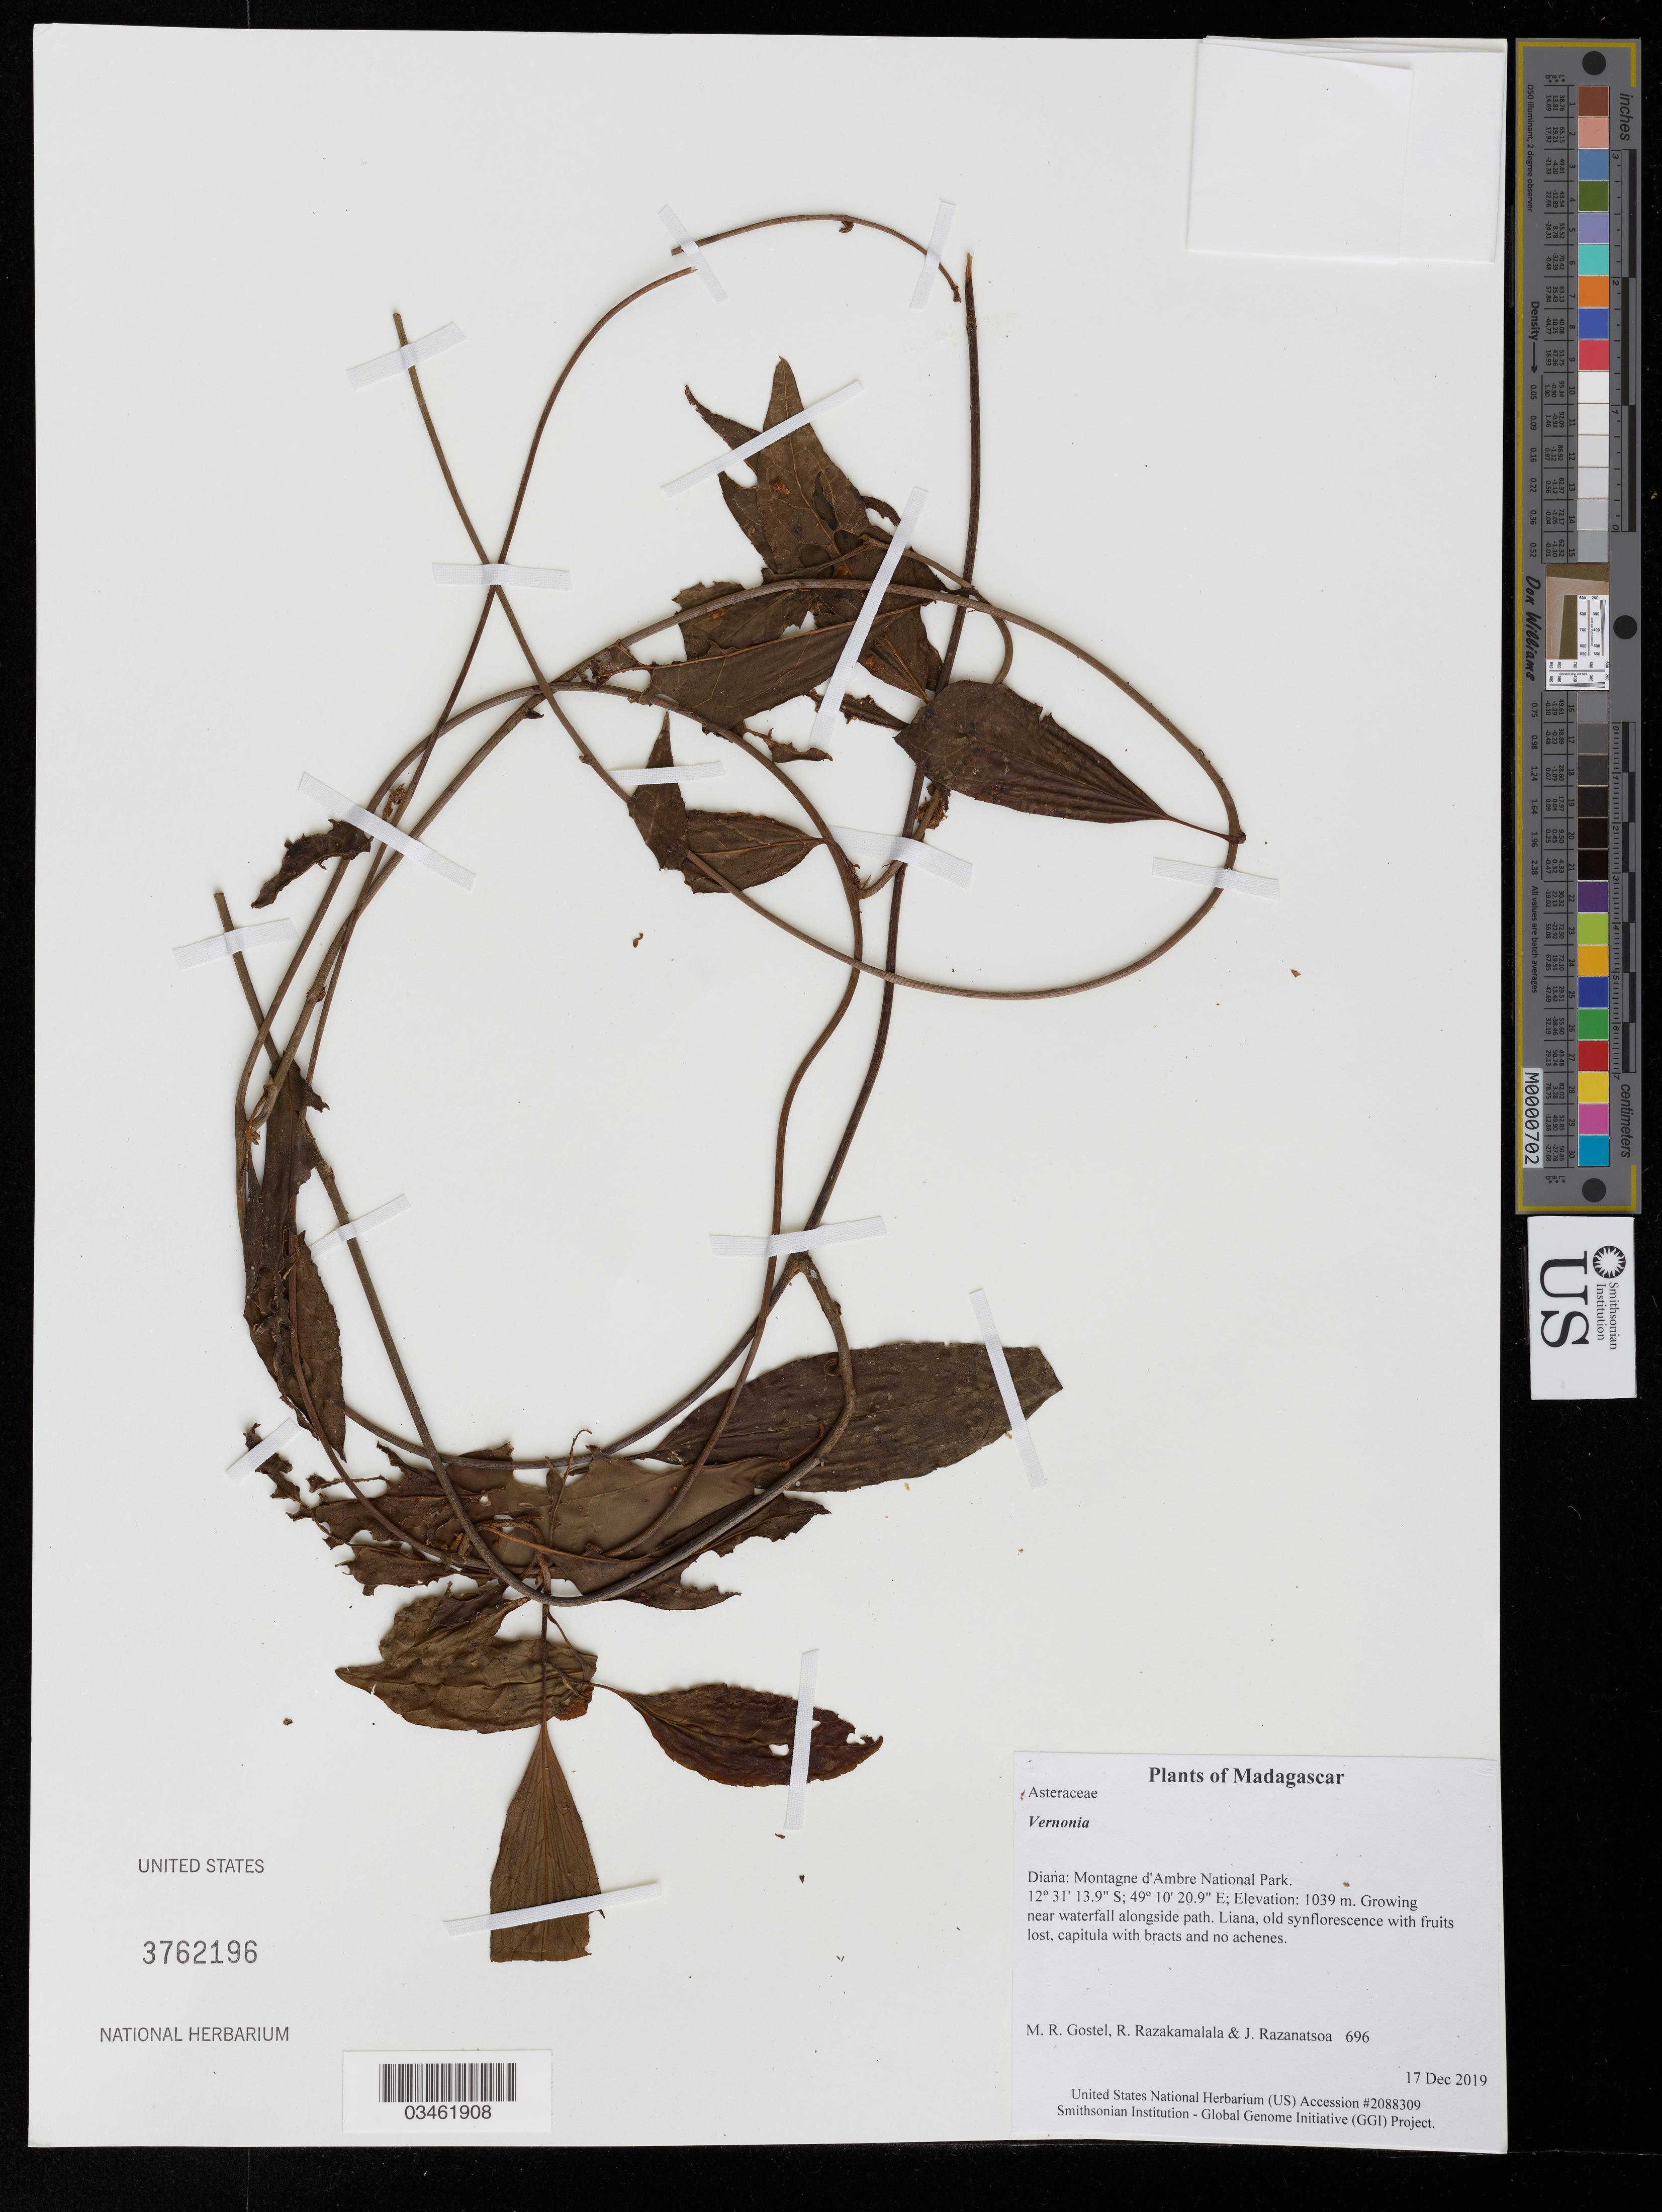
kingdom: Plantae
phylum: Tracheophyta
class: Magnoliopsida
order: Asterales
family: Asteraceae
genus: Vernonia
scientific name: Vernonia sp.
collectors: M. R. Gostel, R. Razakamalala & J. Razanatsoa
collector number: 696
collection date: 2019-12-17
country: Madagascar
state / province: Diana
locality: Montagne d'Ambre National Park. Near waterfall alongside path.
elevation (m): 1039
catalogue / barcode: US 3762196